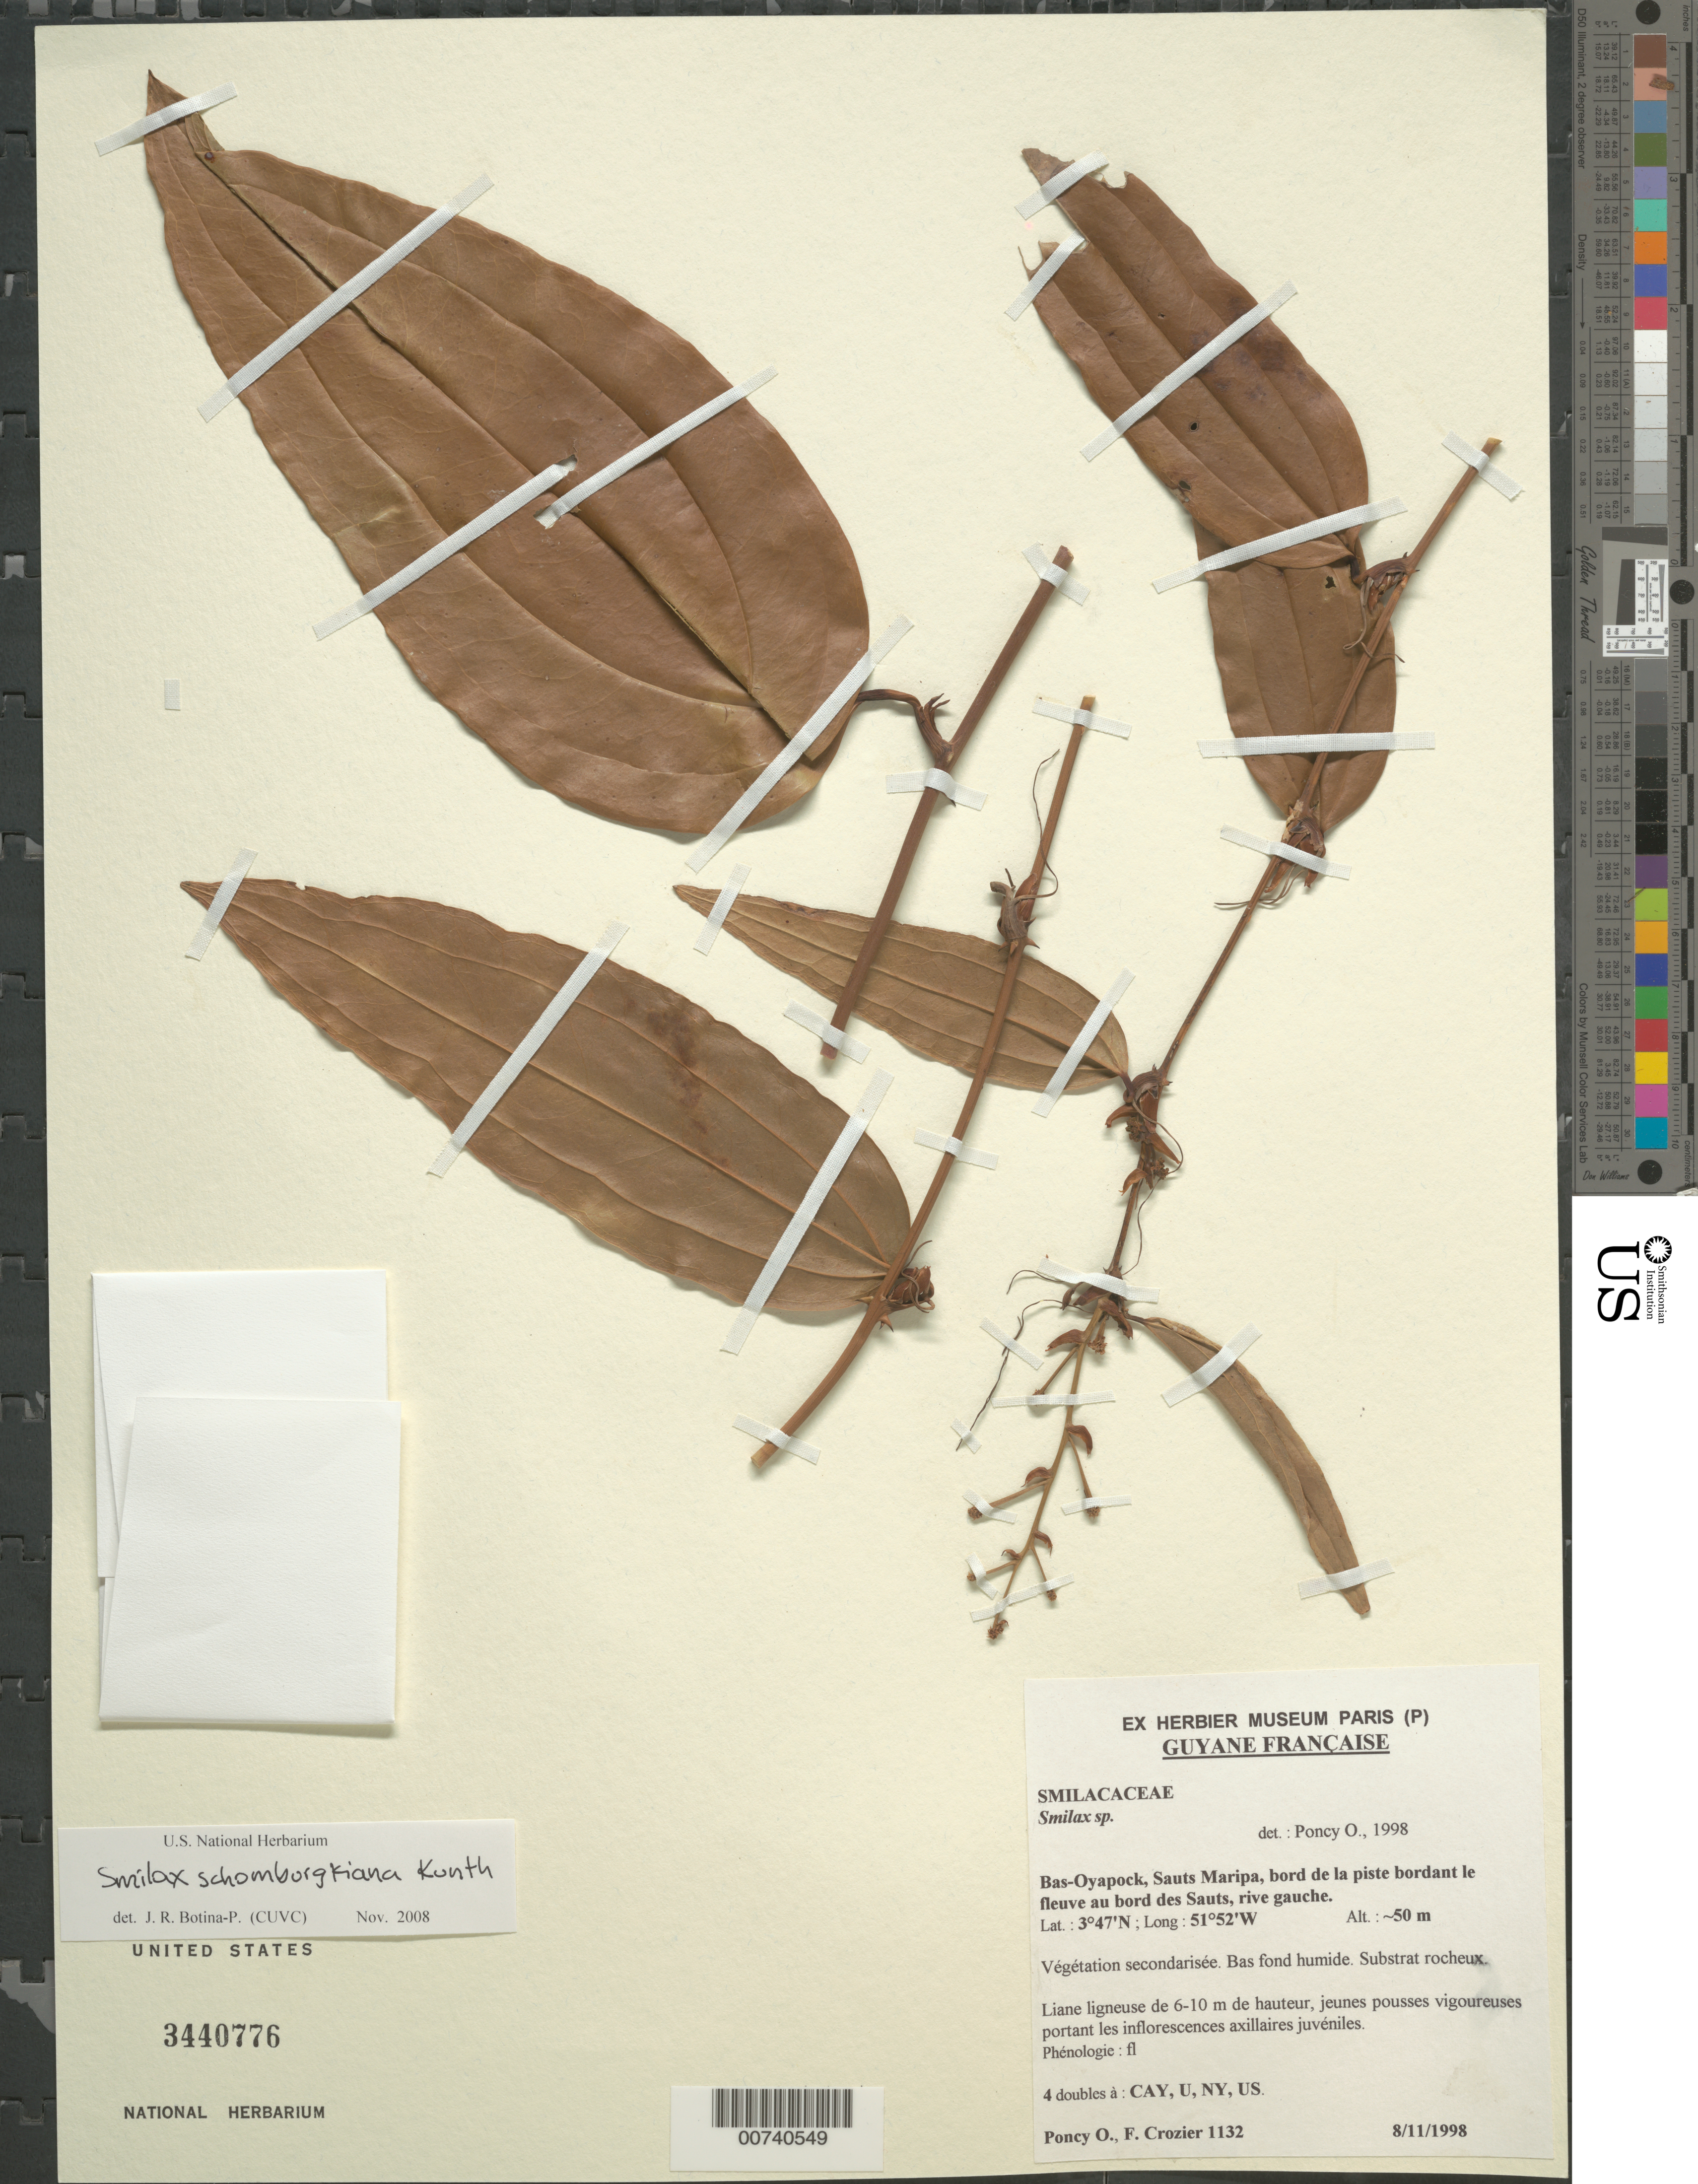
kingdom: Plantae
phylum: Tracheophyta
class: Liliopsida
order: Liliales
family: Smilacaceae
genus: Smilax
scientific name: Smilax schomburgkiana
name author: Kunth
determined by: Botina-P., J. R.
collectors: O. Poncy & F. Crozier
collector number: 1132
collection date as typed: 8-Nov-98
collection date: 1998-11-08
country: French Guiana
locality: Bas-Oyapock, Sauts Maripa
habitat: Secondary vegetation; low wet area; rocky substrate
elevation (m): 50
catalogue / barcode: US 3440776